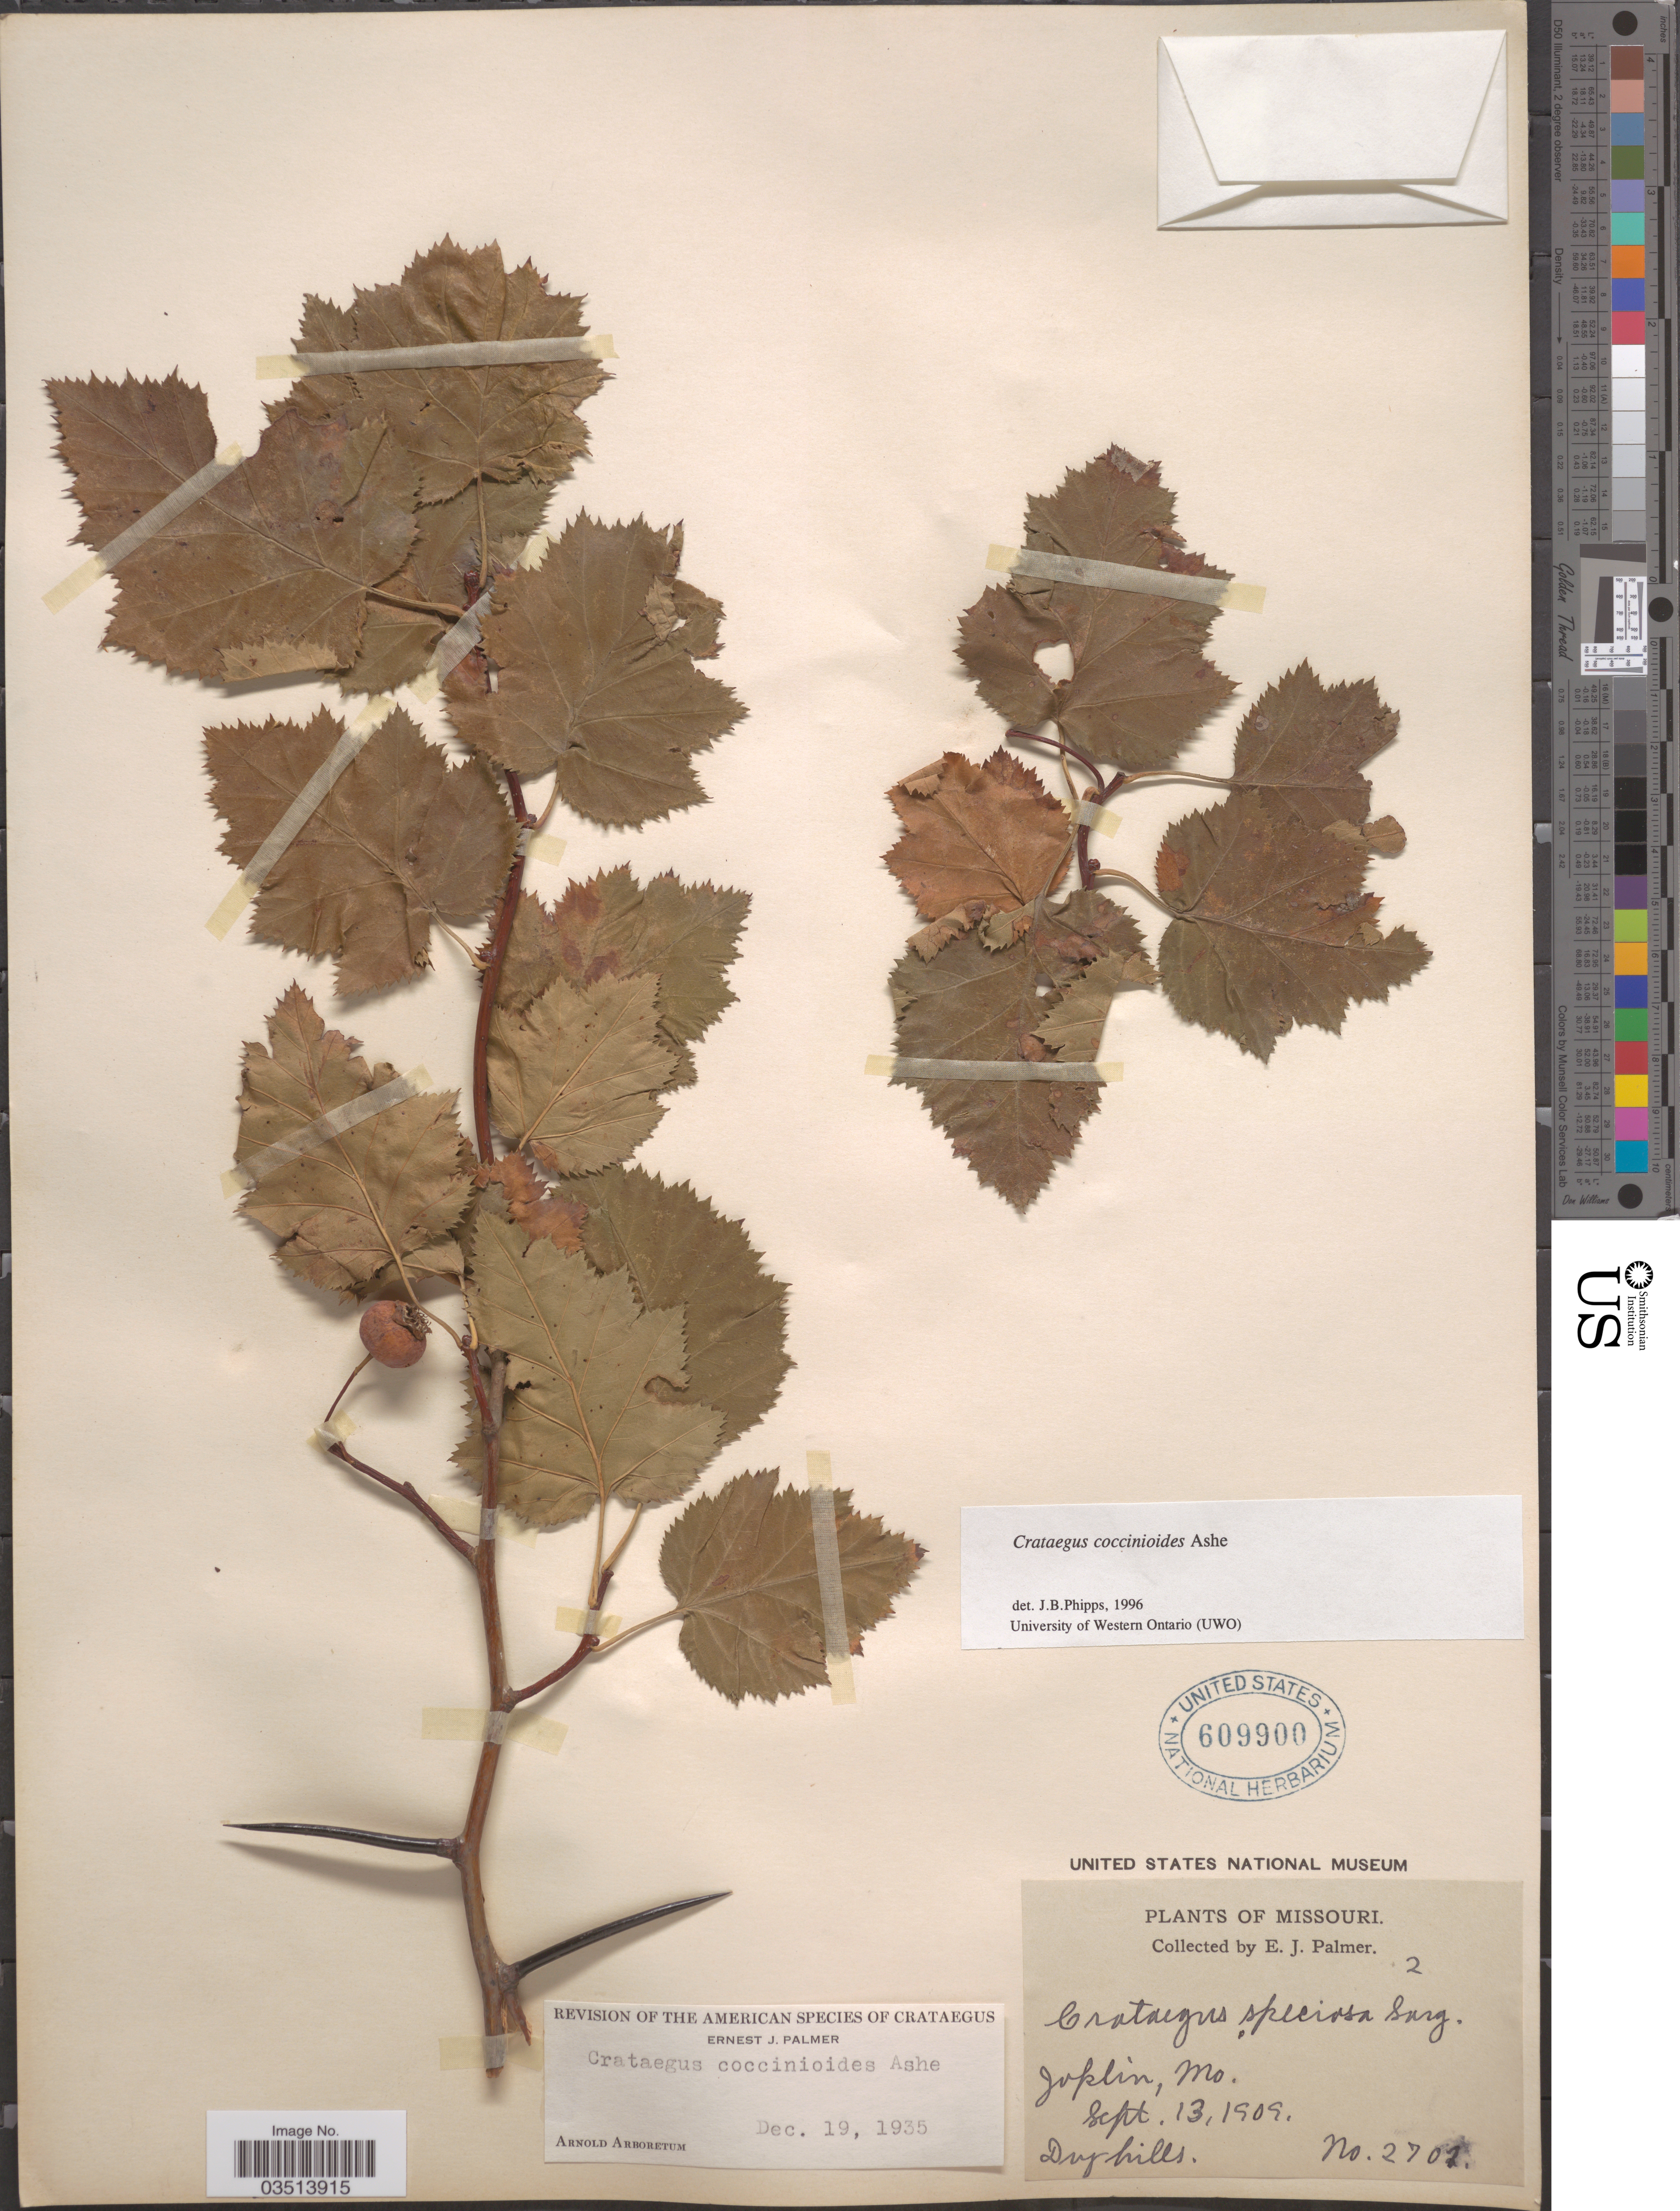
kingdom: Plantae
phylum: Tracheophyta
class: Magnoliopsida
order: Rosales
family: Rosaceae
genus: Crataegus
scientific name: Crataegus coccinioides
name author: Ashe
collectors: E. J. Palmer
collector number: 2701*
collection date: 1909-09-13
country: United States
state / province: Missouri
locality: Joplin.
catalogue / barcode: US 609900